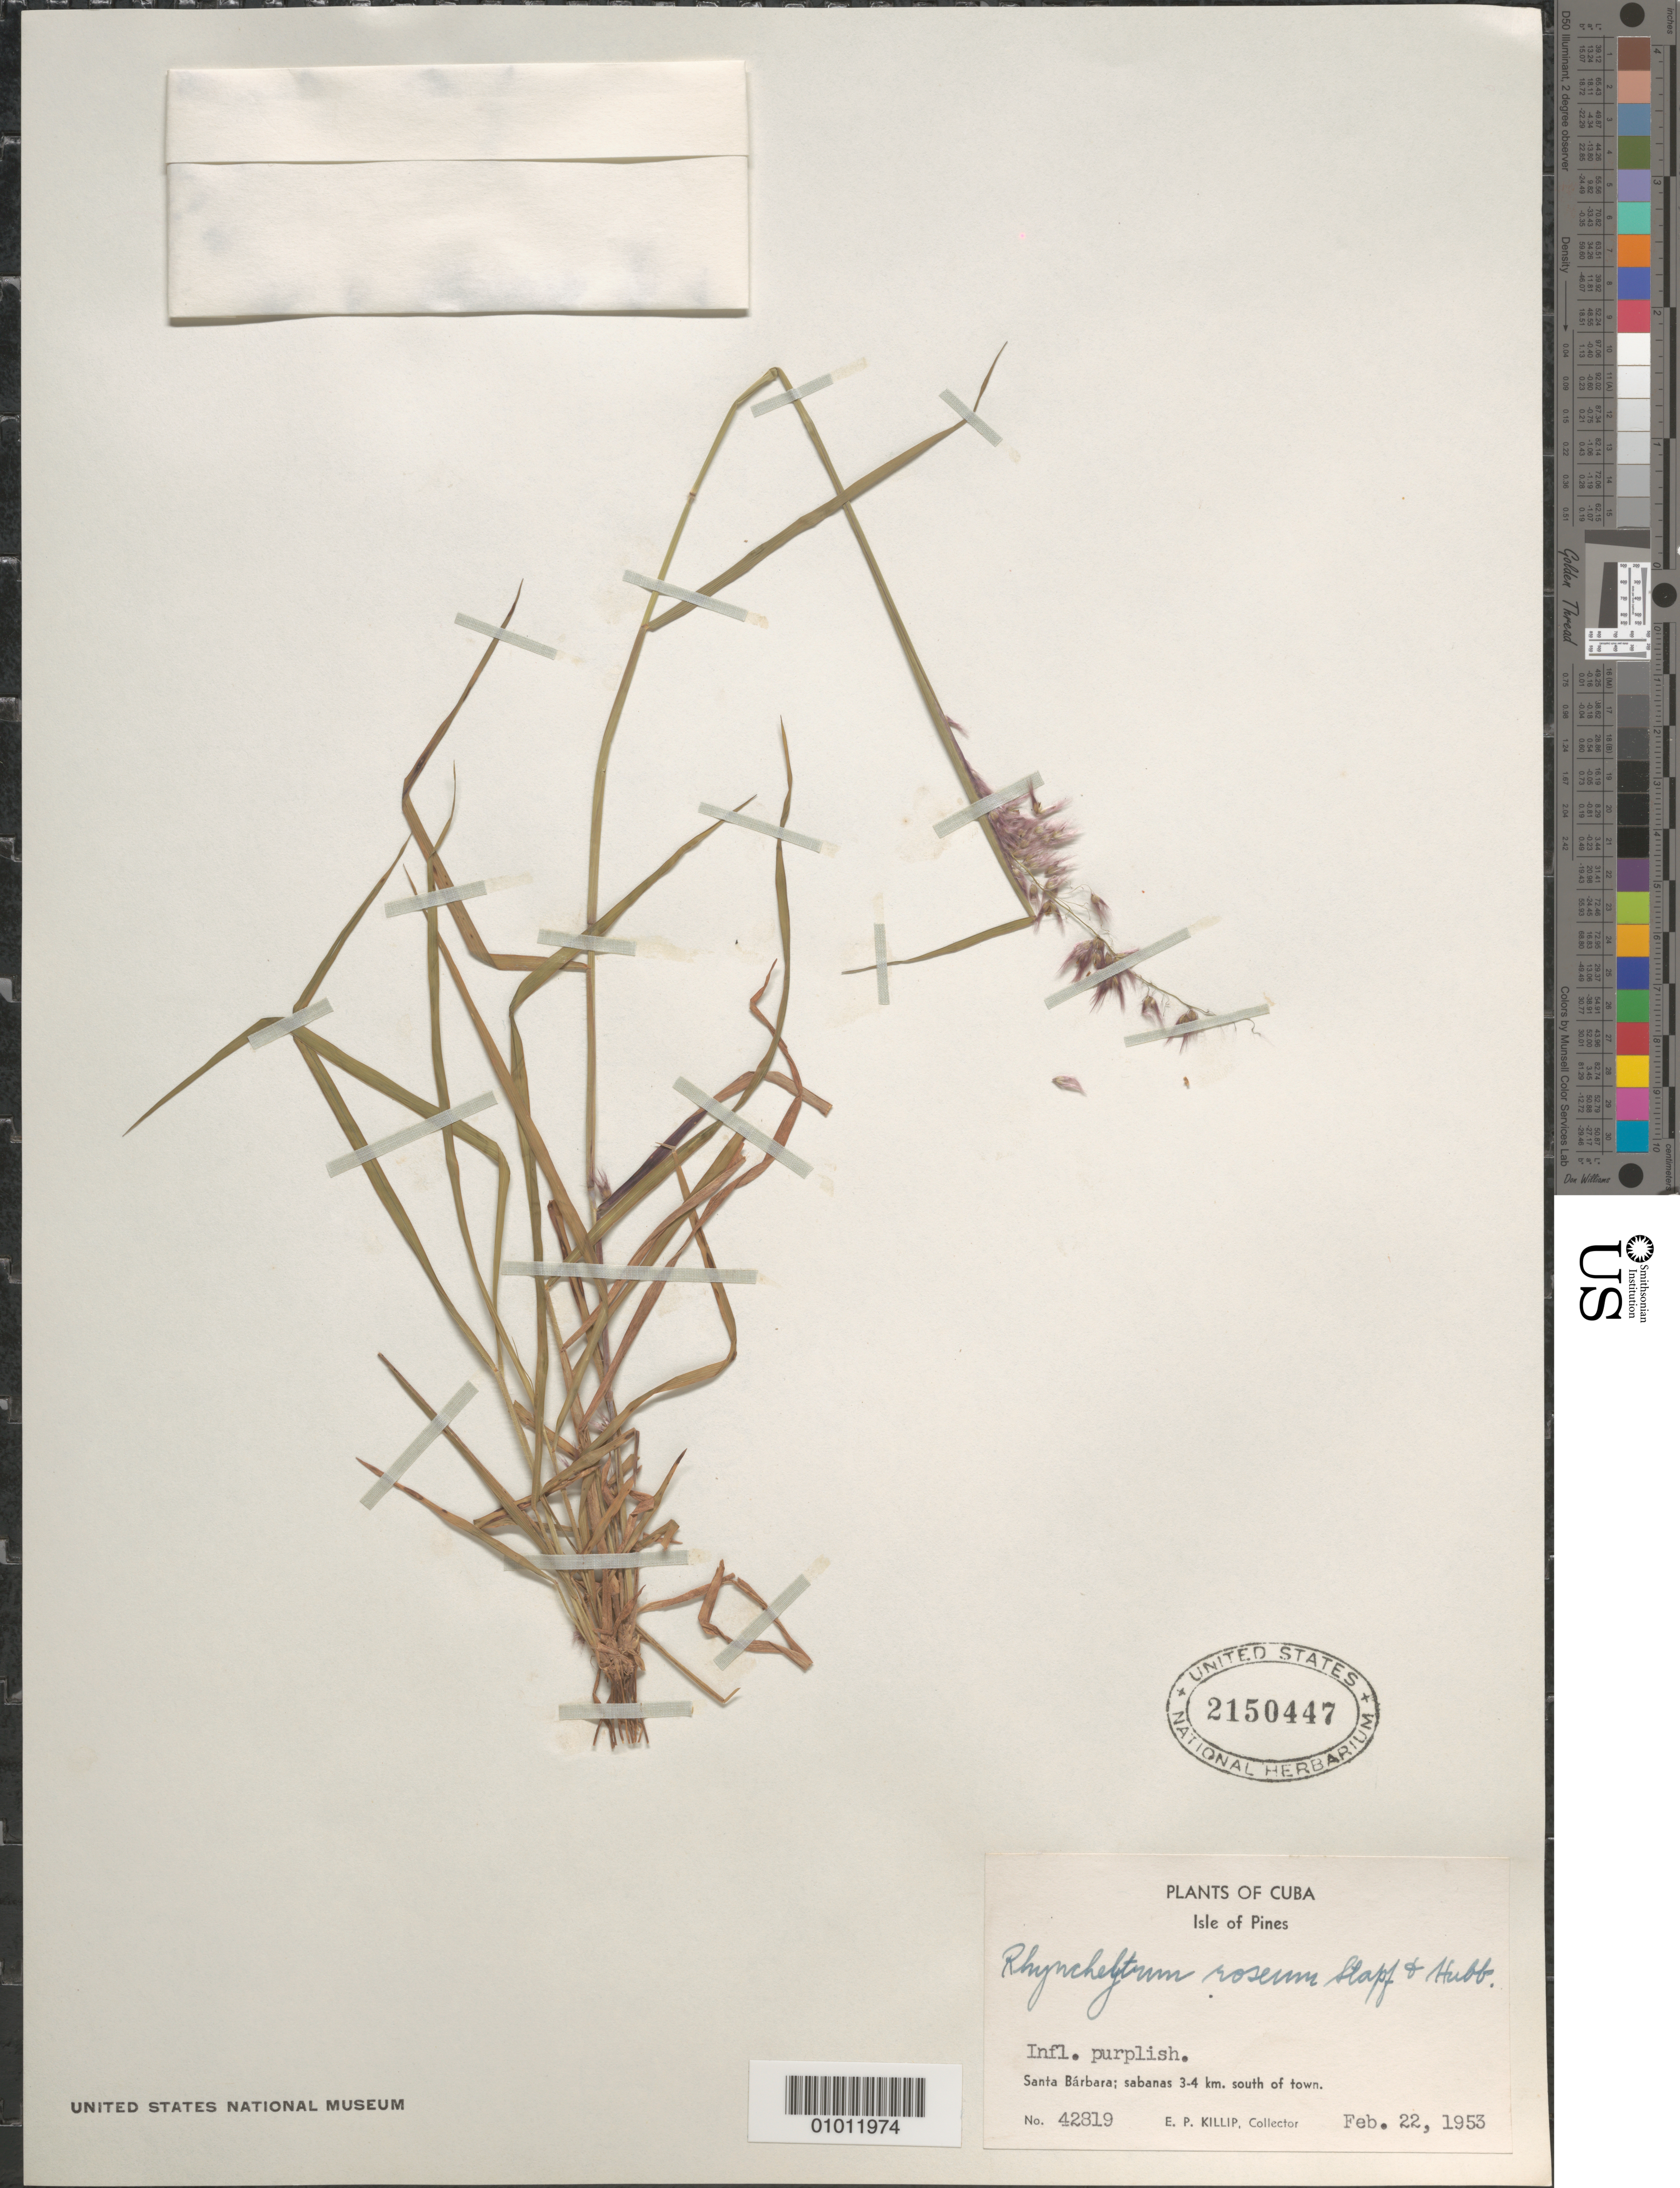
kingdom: Plantae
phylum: Tracheophyta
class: Liliopsida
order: Poales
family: Poaceae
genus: Rhynchelytrum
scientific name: Rhynchelytrum roseum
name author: (Nees) Stapf & C.E. Hubb.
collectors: E. P. Killip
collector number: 42819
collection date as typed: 22 Feb 1953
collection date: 1953-02-22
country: Cuba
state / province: Isla de la Juventud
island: Isla de la Juventud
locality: [Isle of Pines], Santa Barbara: savannas 3-4 km S of town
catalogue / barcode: US 2150447